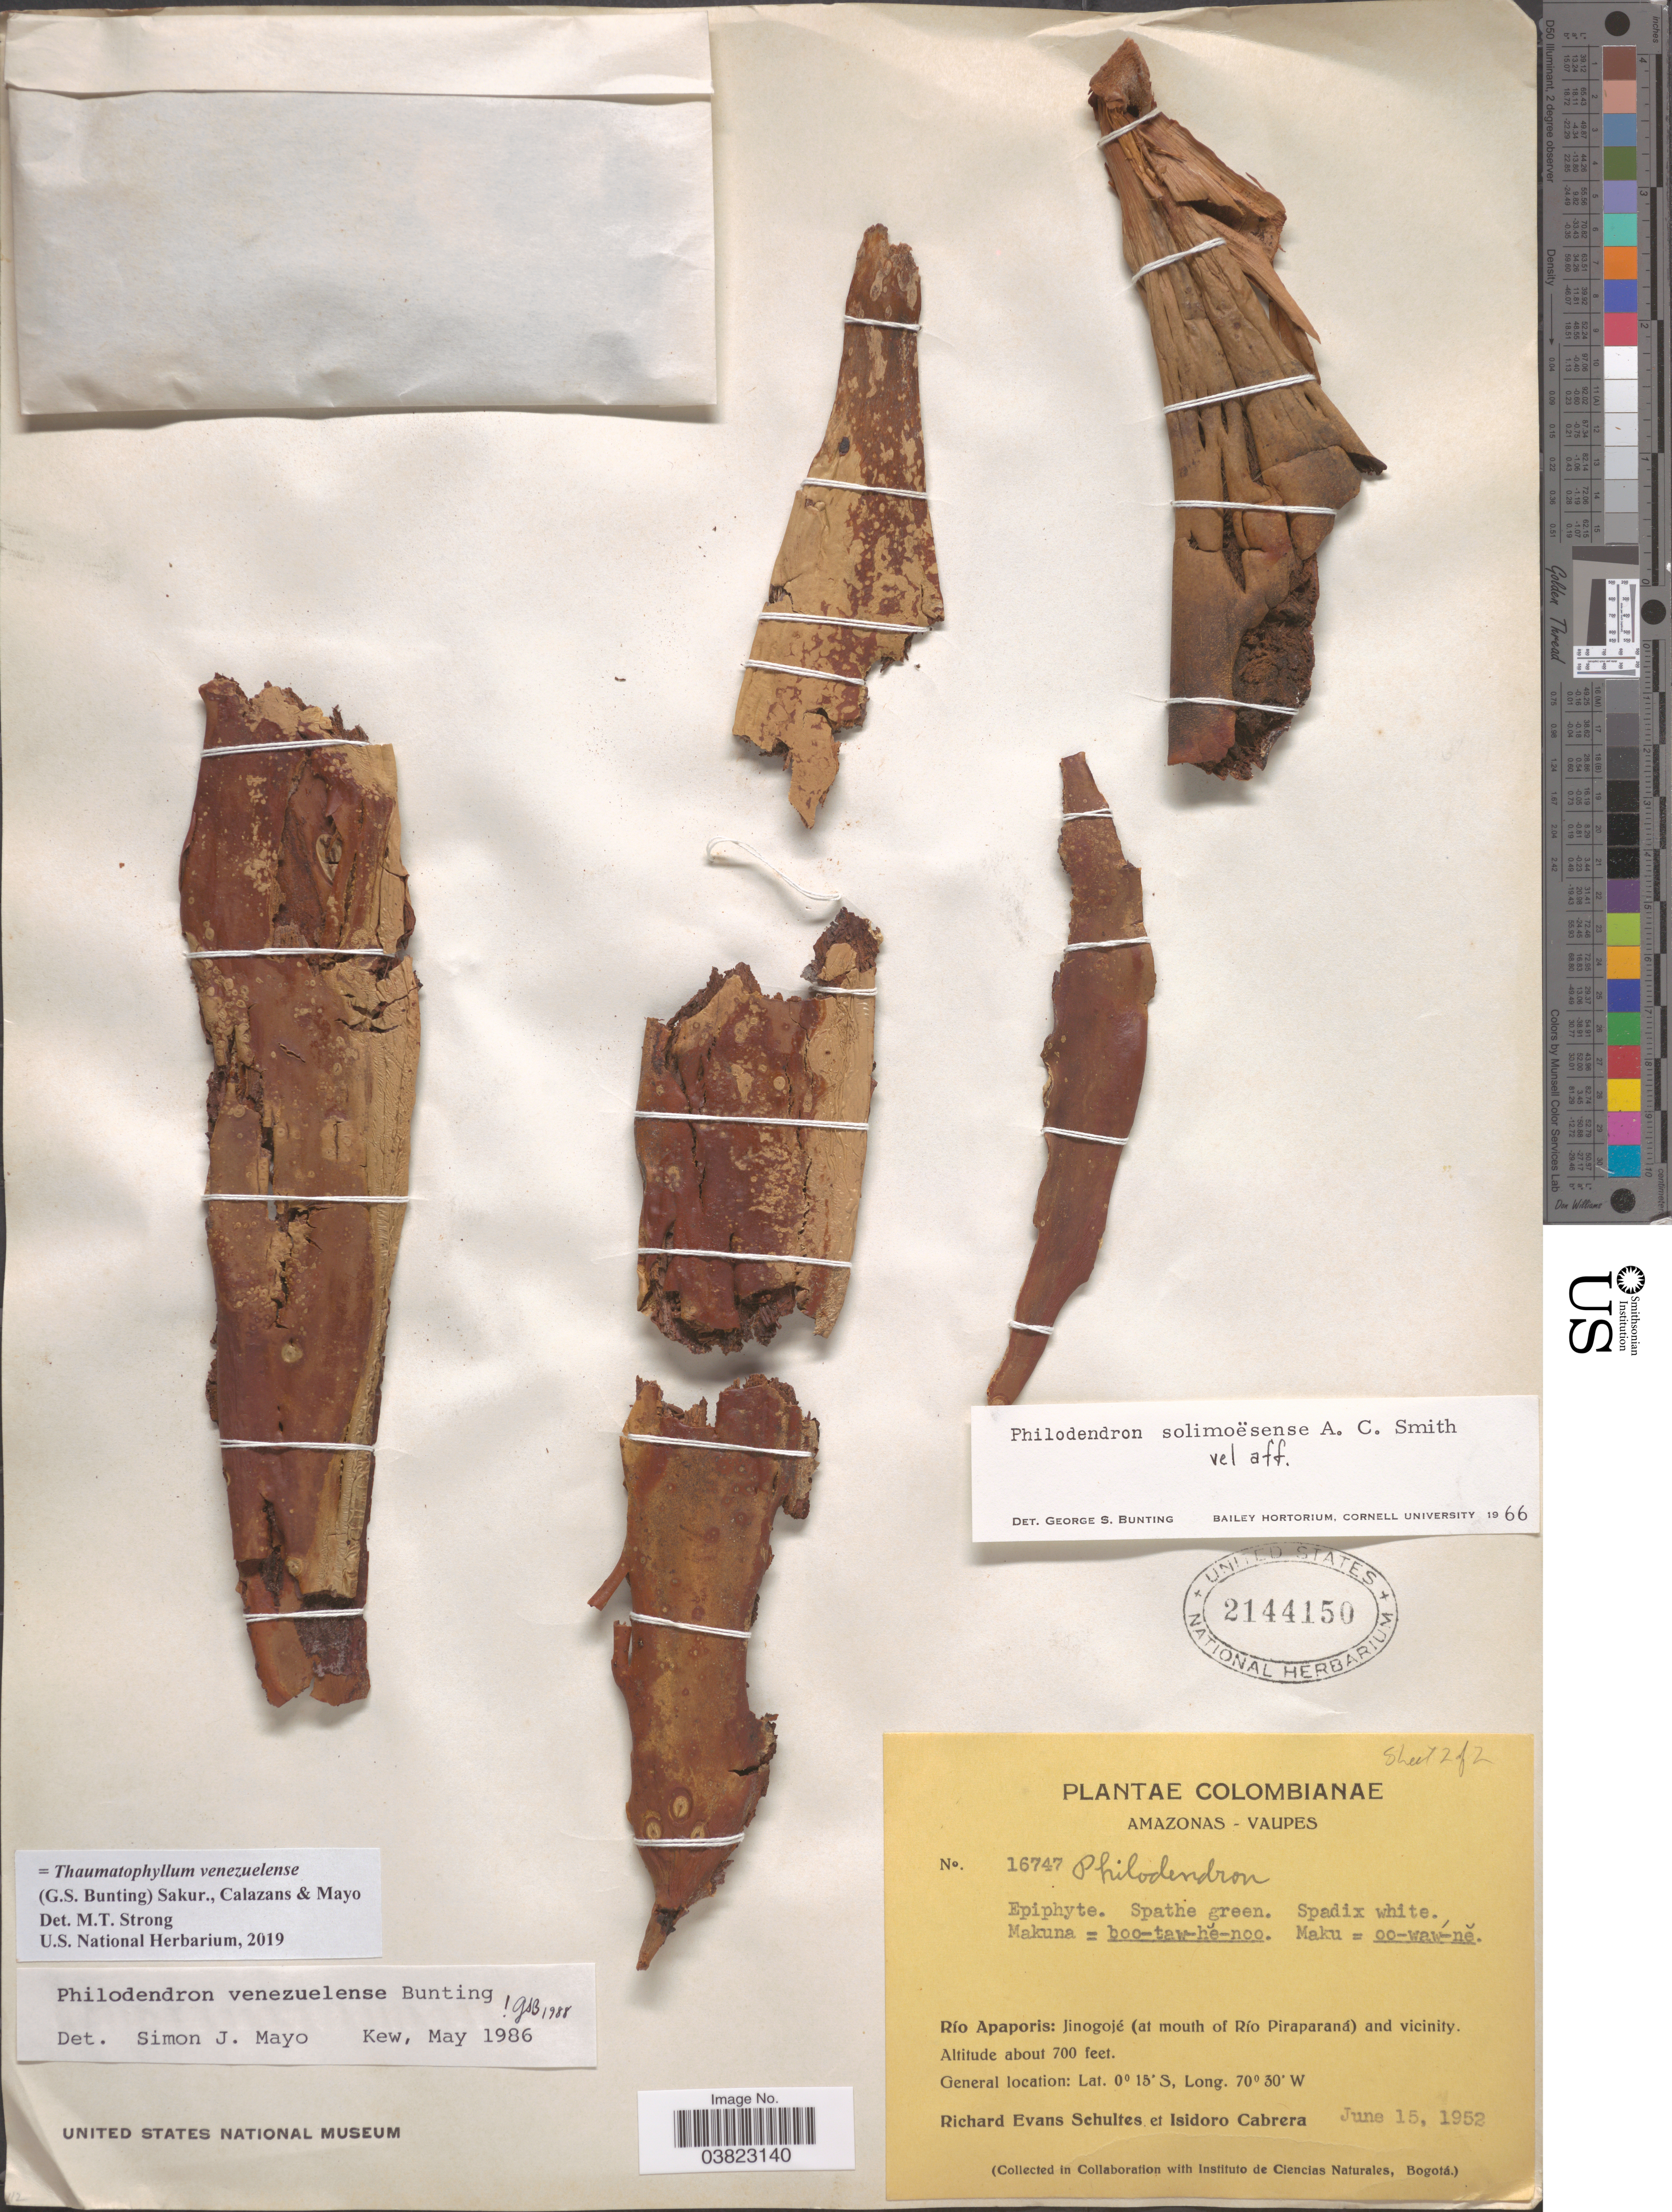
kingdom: Plantae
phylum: Tracheophyta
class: Liliopsida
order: Alismatales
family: Araceae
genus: Thaumatophyllum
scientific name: Thaumatophyllum venezuelense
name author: (G.S. Bunting) Sakur. et al.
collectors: R. E. Schultes & I. Cabrera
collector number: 16747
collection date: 1952-06-15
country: Colombia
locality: Amazonas-Vaupes. Río Apaporis: Jinogojé (at mouth of Río Piraparaná) and vicinity.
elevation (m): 213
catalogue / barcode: US 2144150